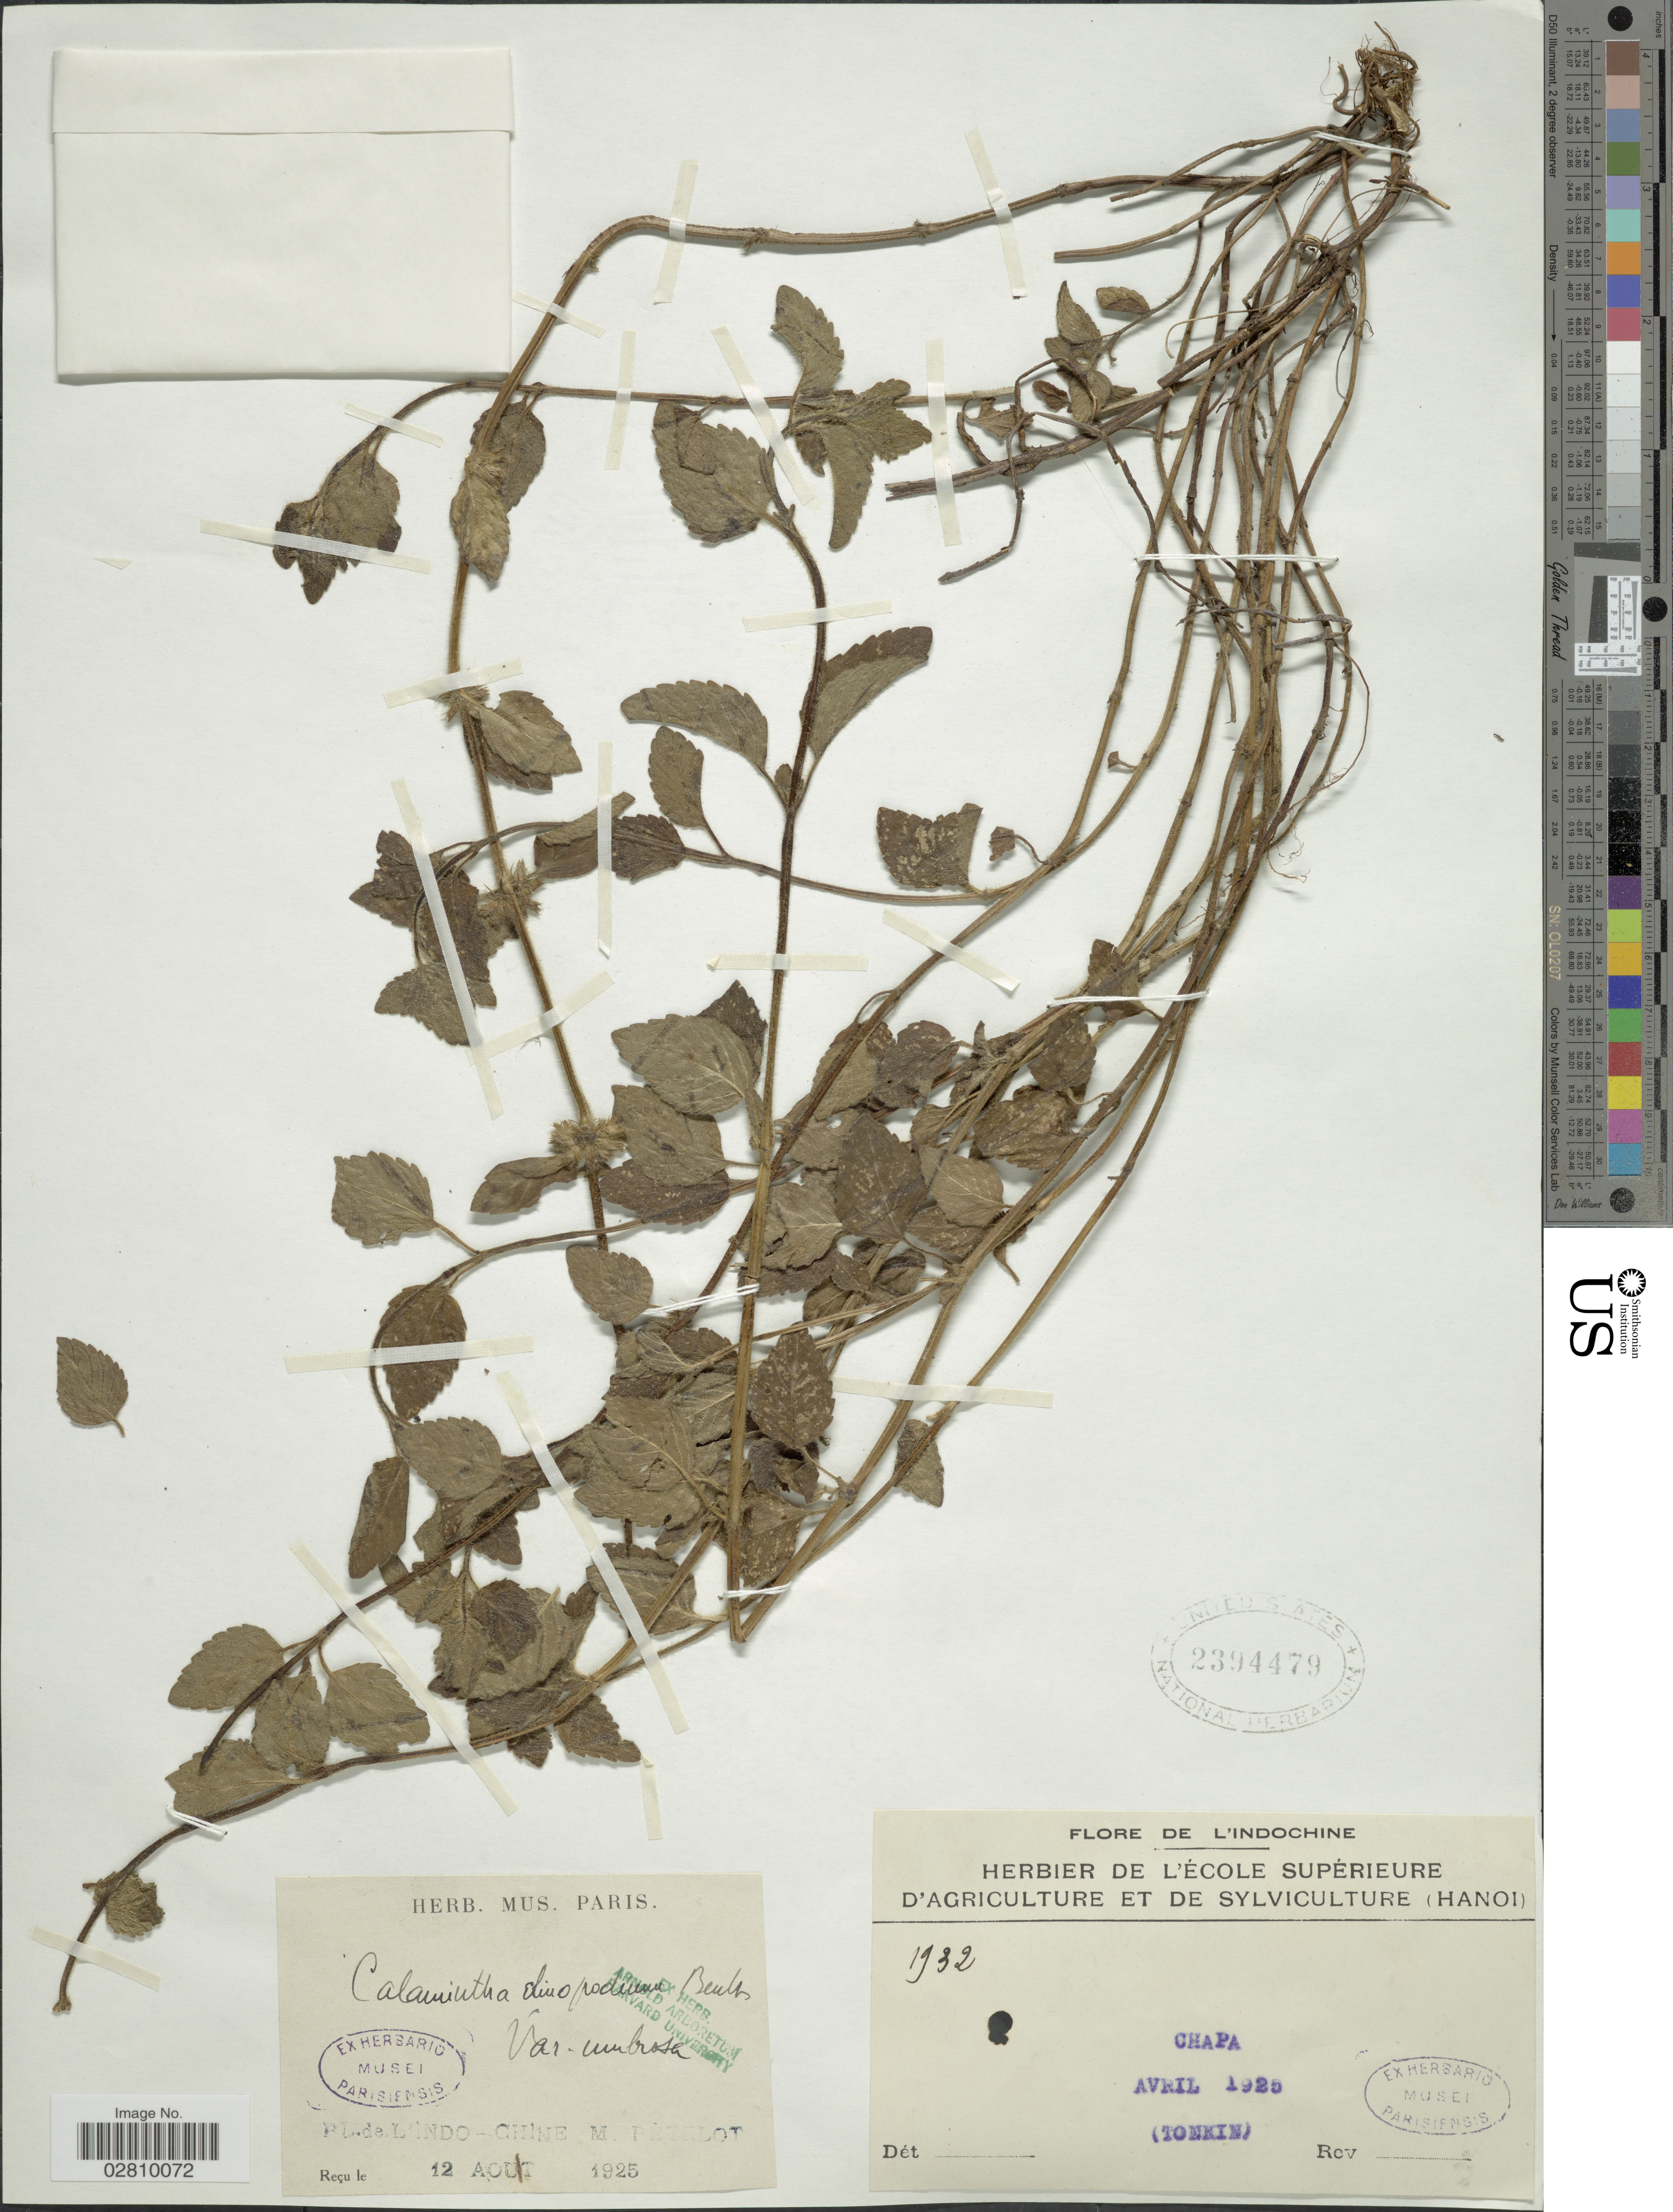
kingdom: Plantae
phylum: Tracheophyta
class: Magnoliopsida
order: Lamiales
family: Lamiaceae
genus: Calamintha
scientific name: Calamintha clinopodium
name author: (Vest) Spenn.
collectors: A. Petelot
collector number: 1932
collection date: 1925-04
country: Vietnam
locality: Tonkin. Indochine. Chapa.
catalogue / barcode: US 2394479